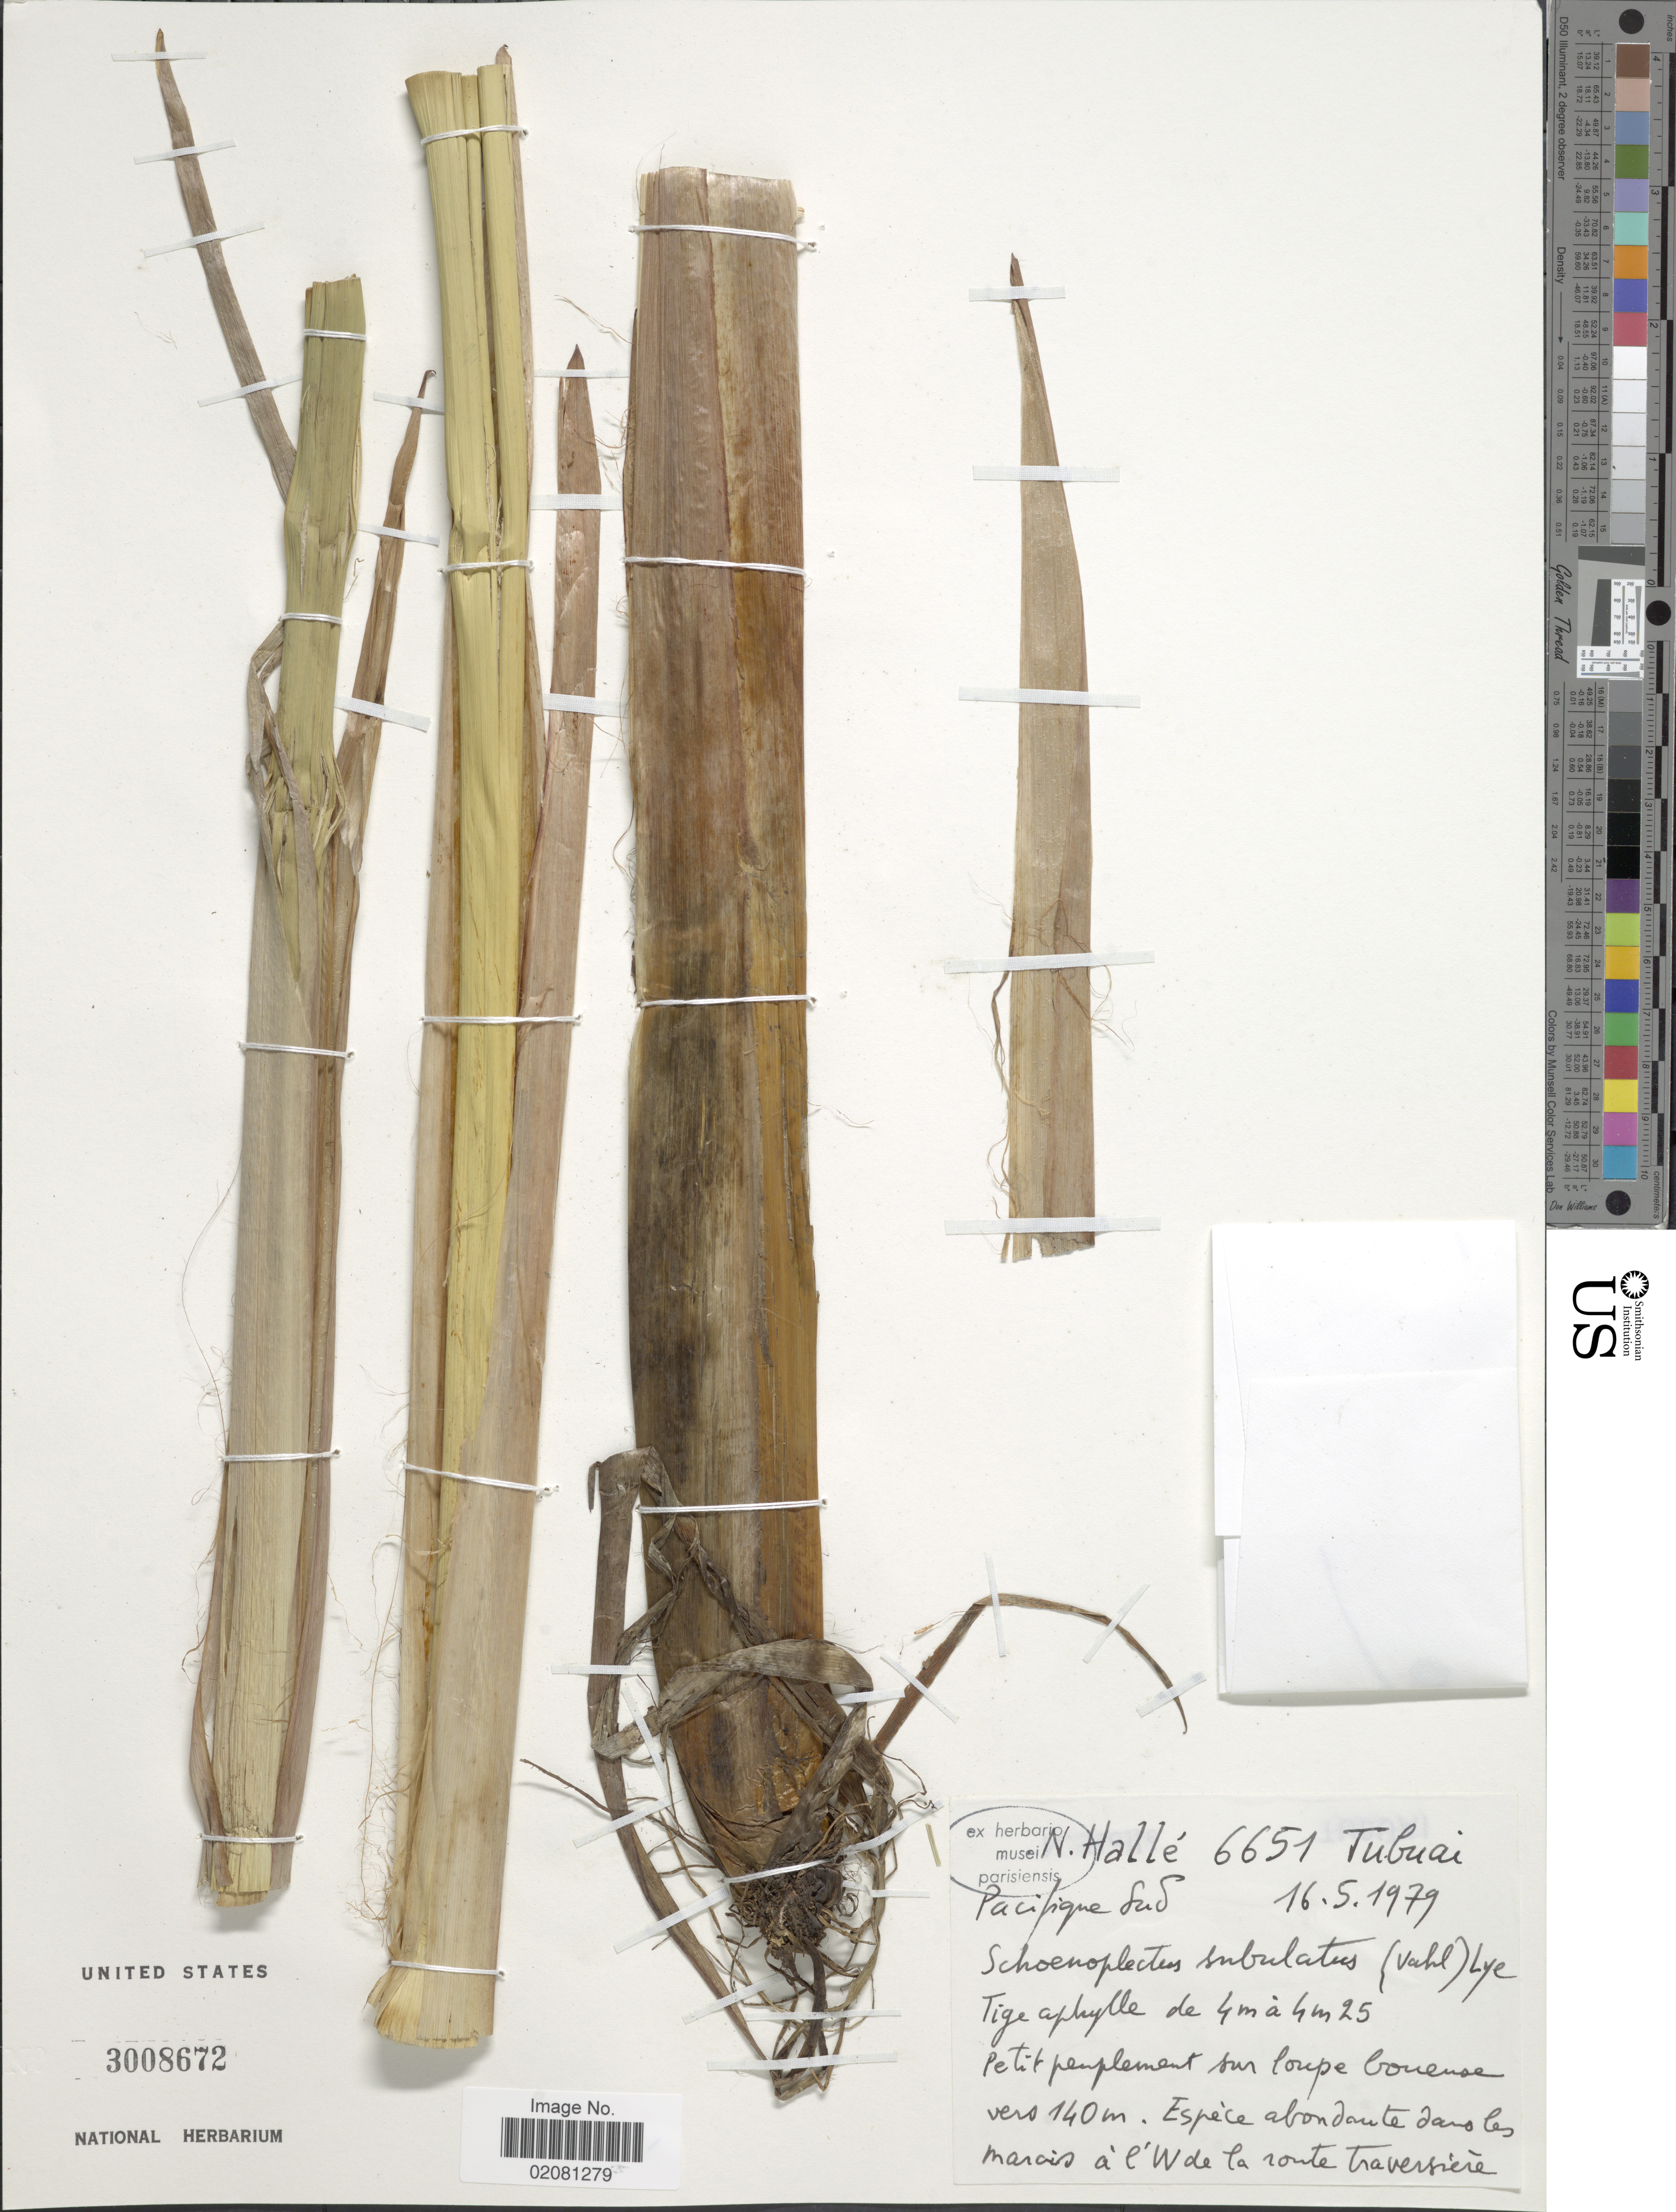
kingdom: Plantae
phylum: Tracheophyta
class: Liliopsida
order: Poales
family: Cyperaceae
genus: Schoenoplectus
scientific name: Schoenoplectus subulatus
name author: (Vahl)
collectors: N. Hallé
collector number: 6651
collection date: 1979-05-16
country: French Polynesia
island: Tubuai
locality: Pacifique Sud [interpreted], Espece abondante dans les marcis a l'W de la route traversiere. [interpreted]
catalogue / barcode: US 3008672